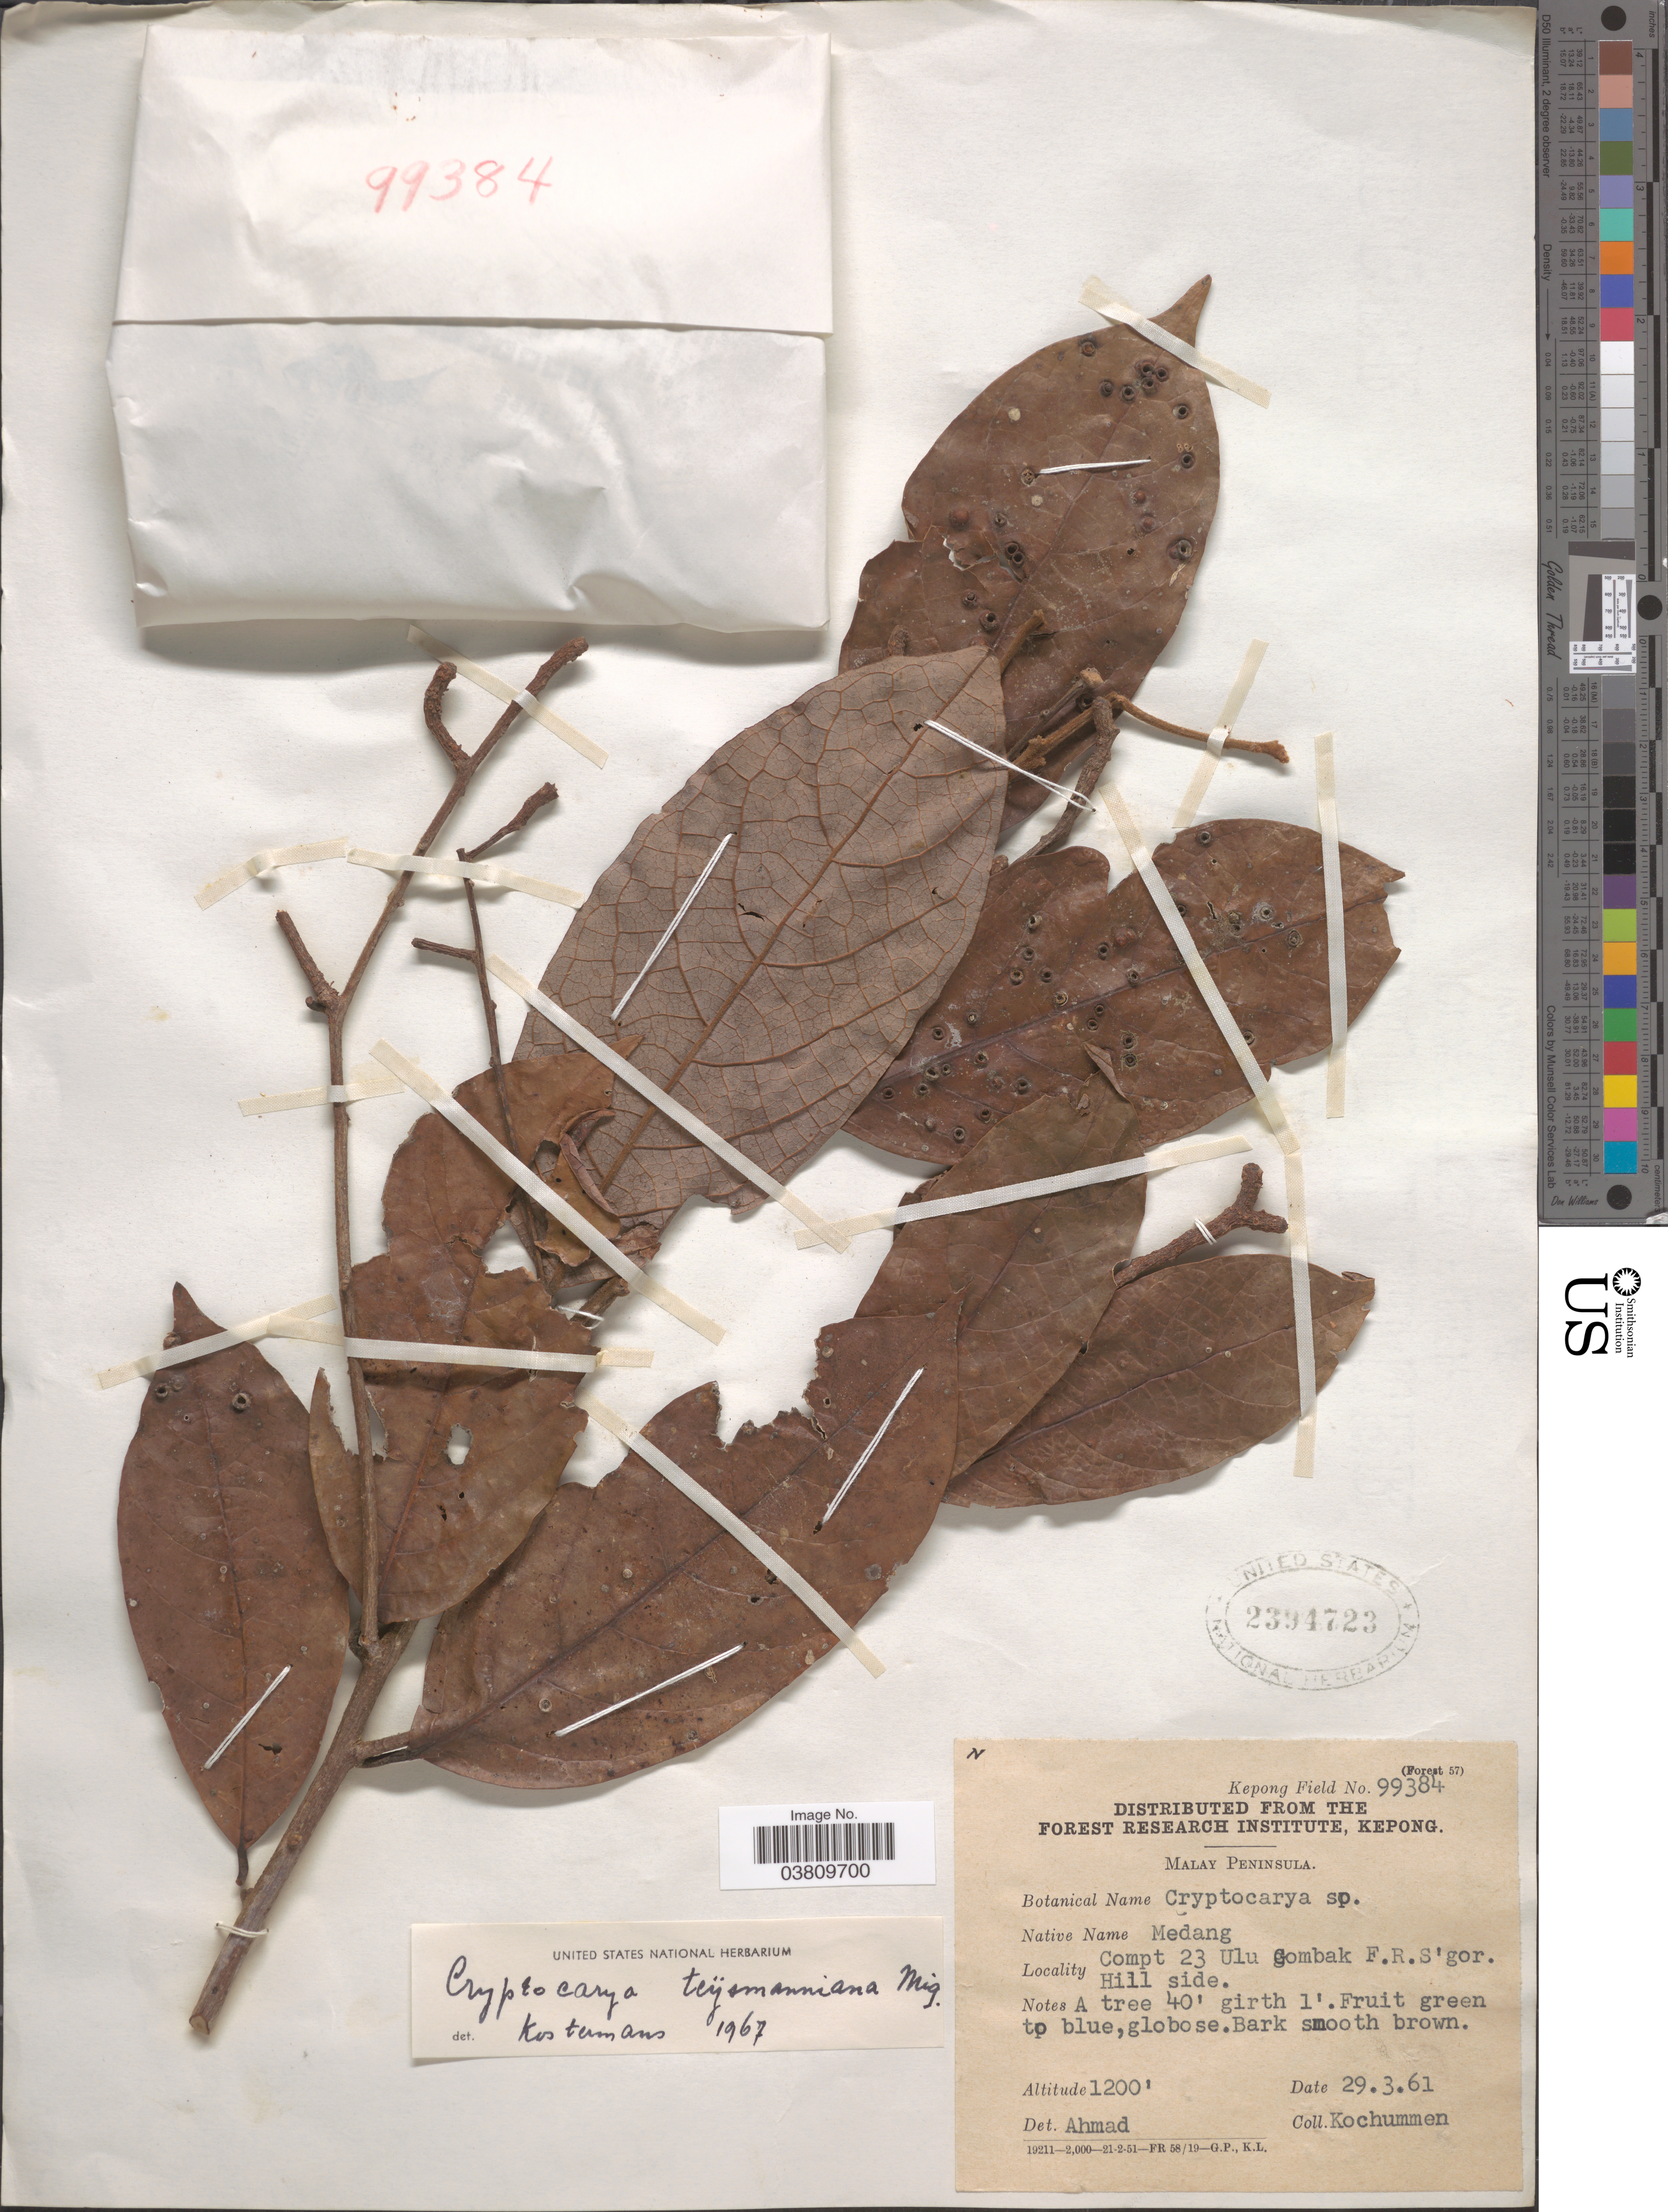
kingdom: Plantae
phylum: Tracheophyta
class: Magnoliopsida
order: Laurales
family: Lauraceae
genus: Cryptocarya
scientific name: Cryptocarya teijsmanniana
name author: Miq.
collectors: Kochummen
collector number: Kepong Field 99384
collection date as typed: Transcribed d/m/y: 29/3/61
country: Malaysia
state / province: Selangor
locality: Malay Peninsula. Compt 23 Ulu Gombak F.R.S'gor. Hill side.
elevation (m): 366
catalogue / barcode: US 2394723